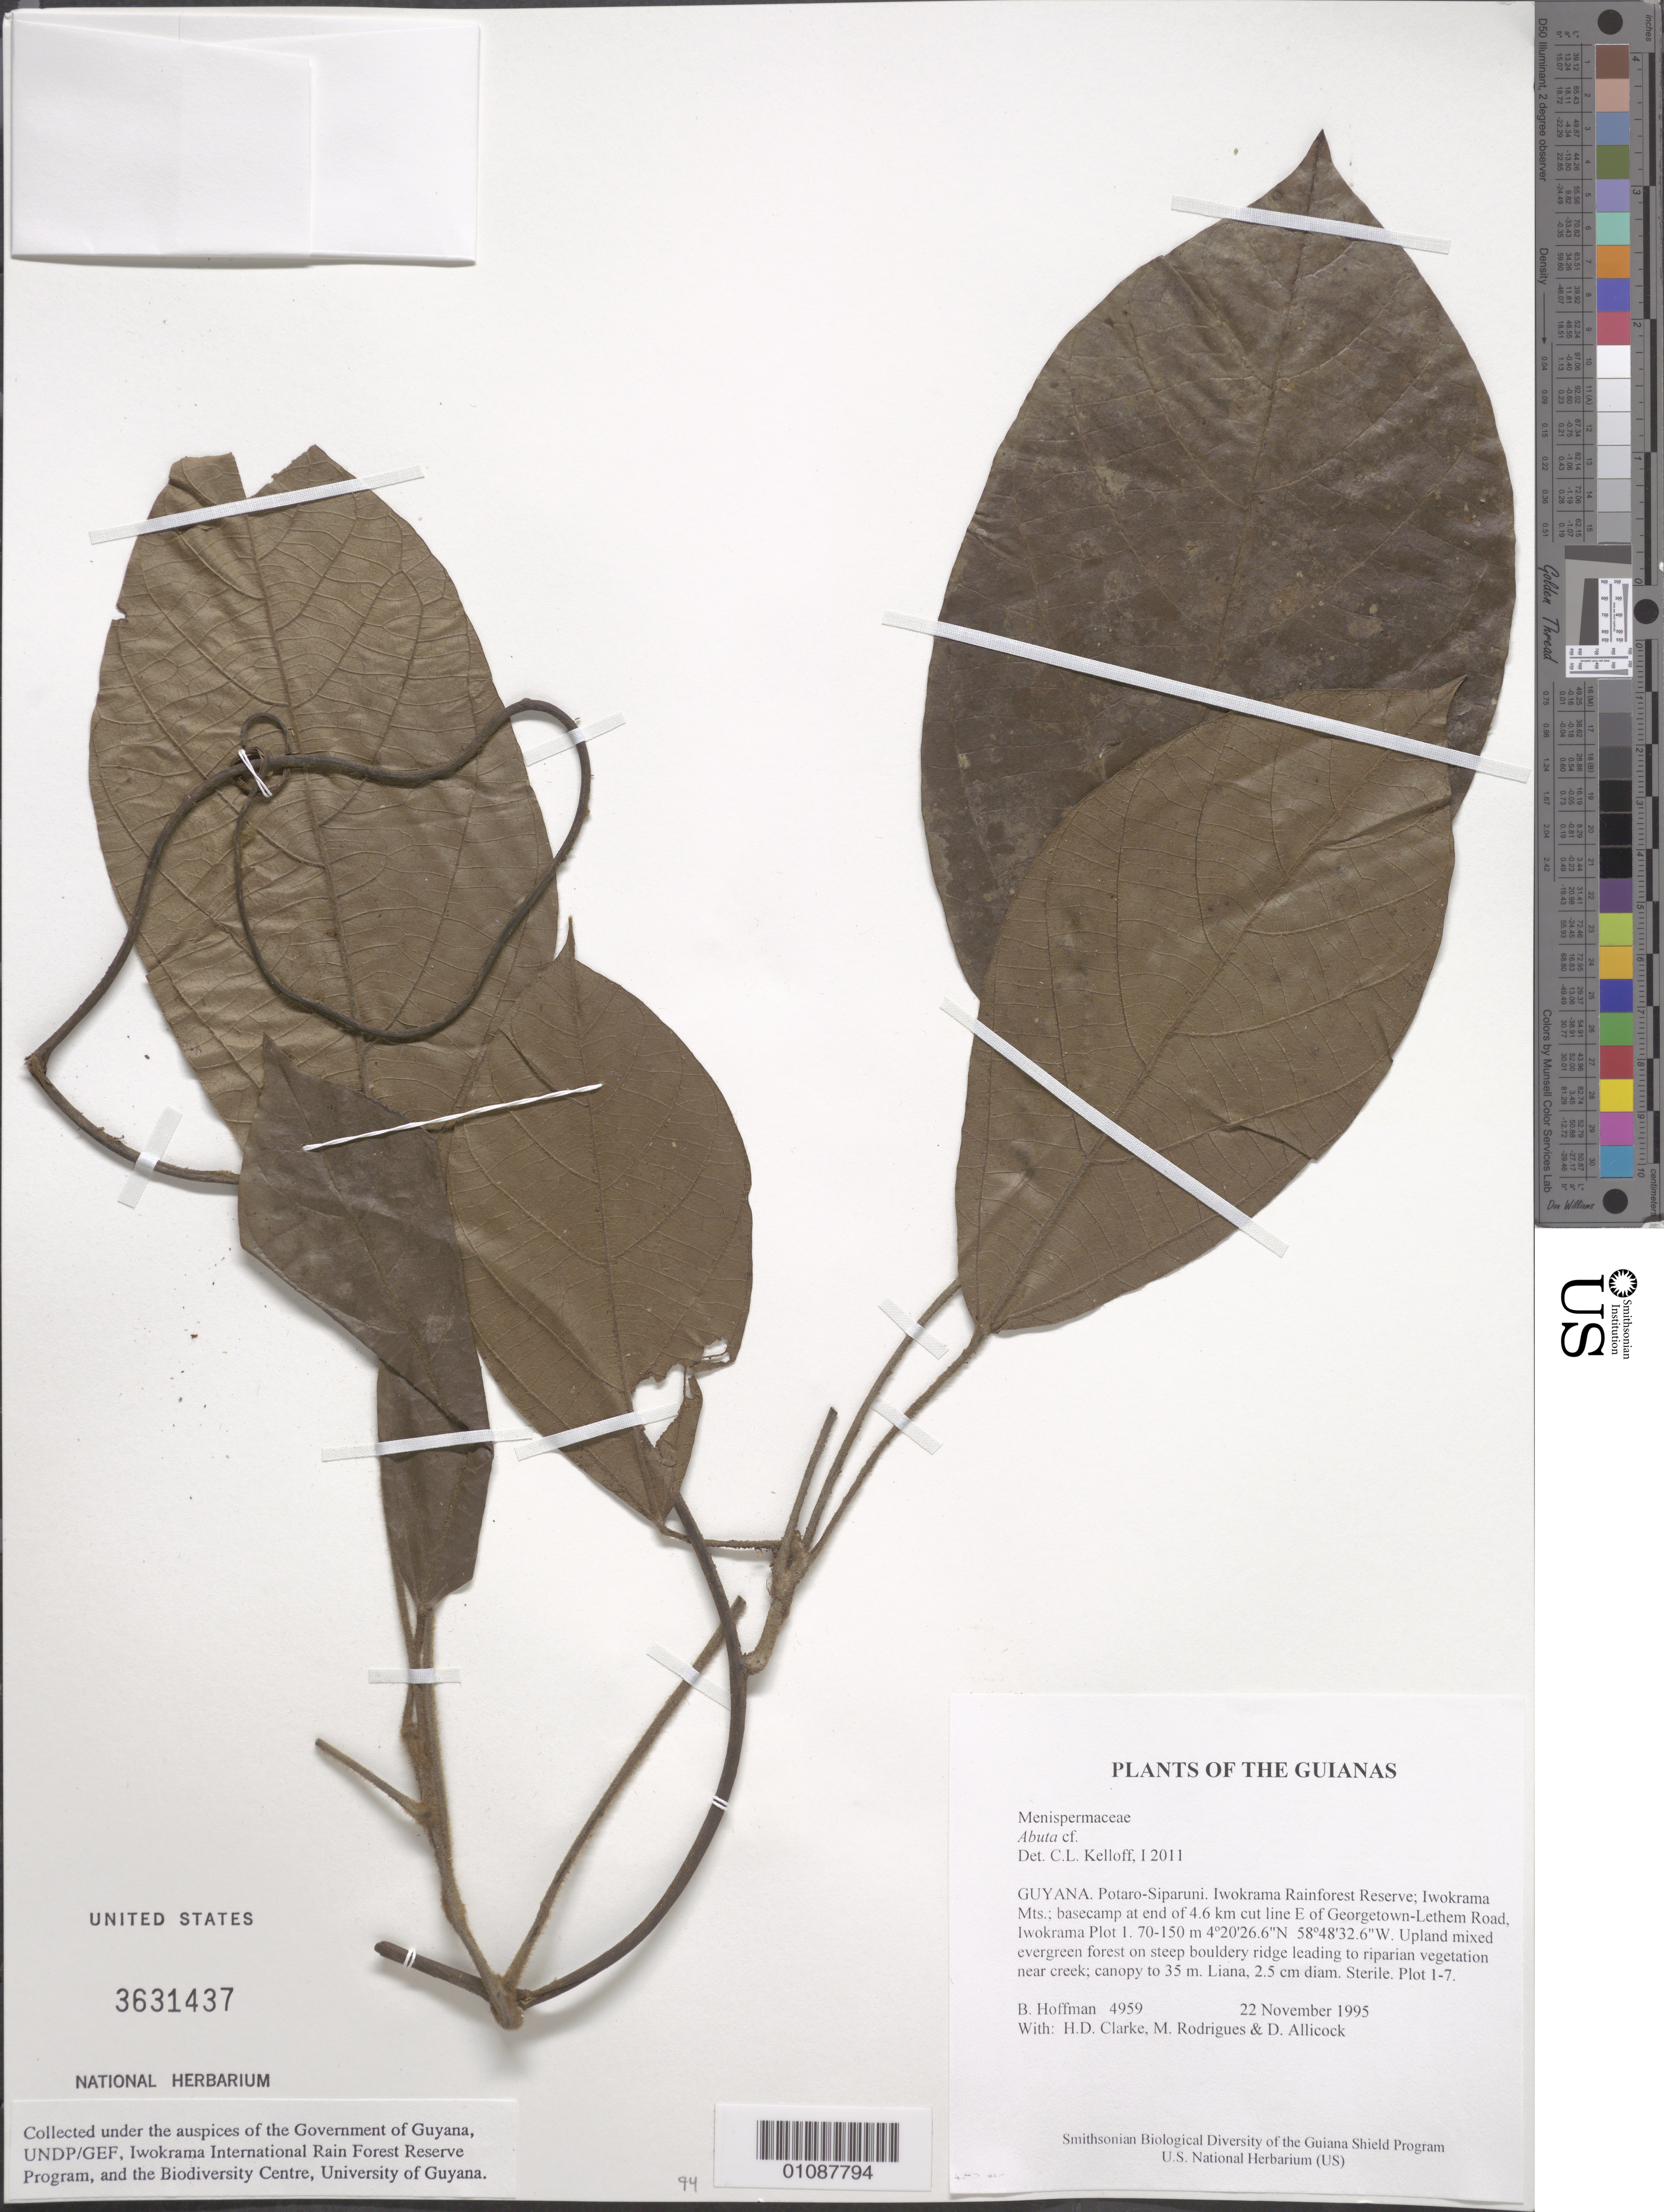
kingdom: Plantae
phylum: Tracheophyta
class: Magnoliopsida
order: Ranunculales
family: Menispermaceae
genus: Abuta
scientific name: Abuta sp.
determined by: Kelloff, Carol L., (US), Smithsonian Institution - National Museum of Natural History (UNITED STATES)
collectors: B. Hoffman, H. D. Clarke, M. Rodrigues & D. Allicock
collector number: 4959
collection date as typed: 22 November 1995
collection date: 1995-11-22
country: Guyana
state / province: Potaro-Siparuni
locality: Iwokrama Rainforest Reserve; Iwokrama Mts.; basecamp at end of 4.6 km cut line E of Georgetown-Lethem Road, Iwokrama Plot 1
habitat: Upland mixed evergreen forest on steep bouldery ridge leading to riparian vegetation near creek; canopy to 35 m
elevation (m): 70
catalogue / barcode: US 3631437